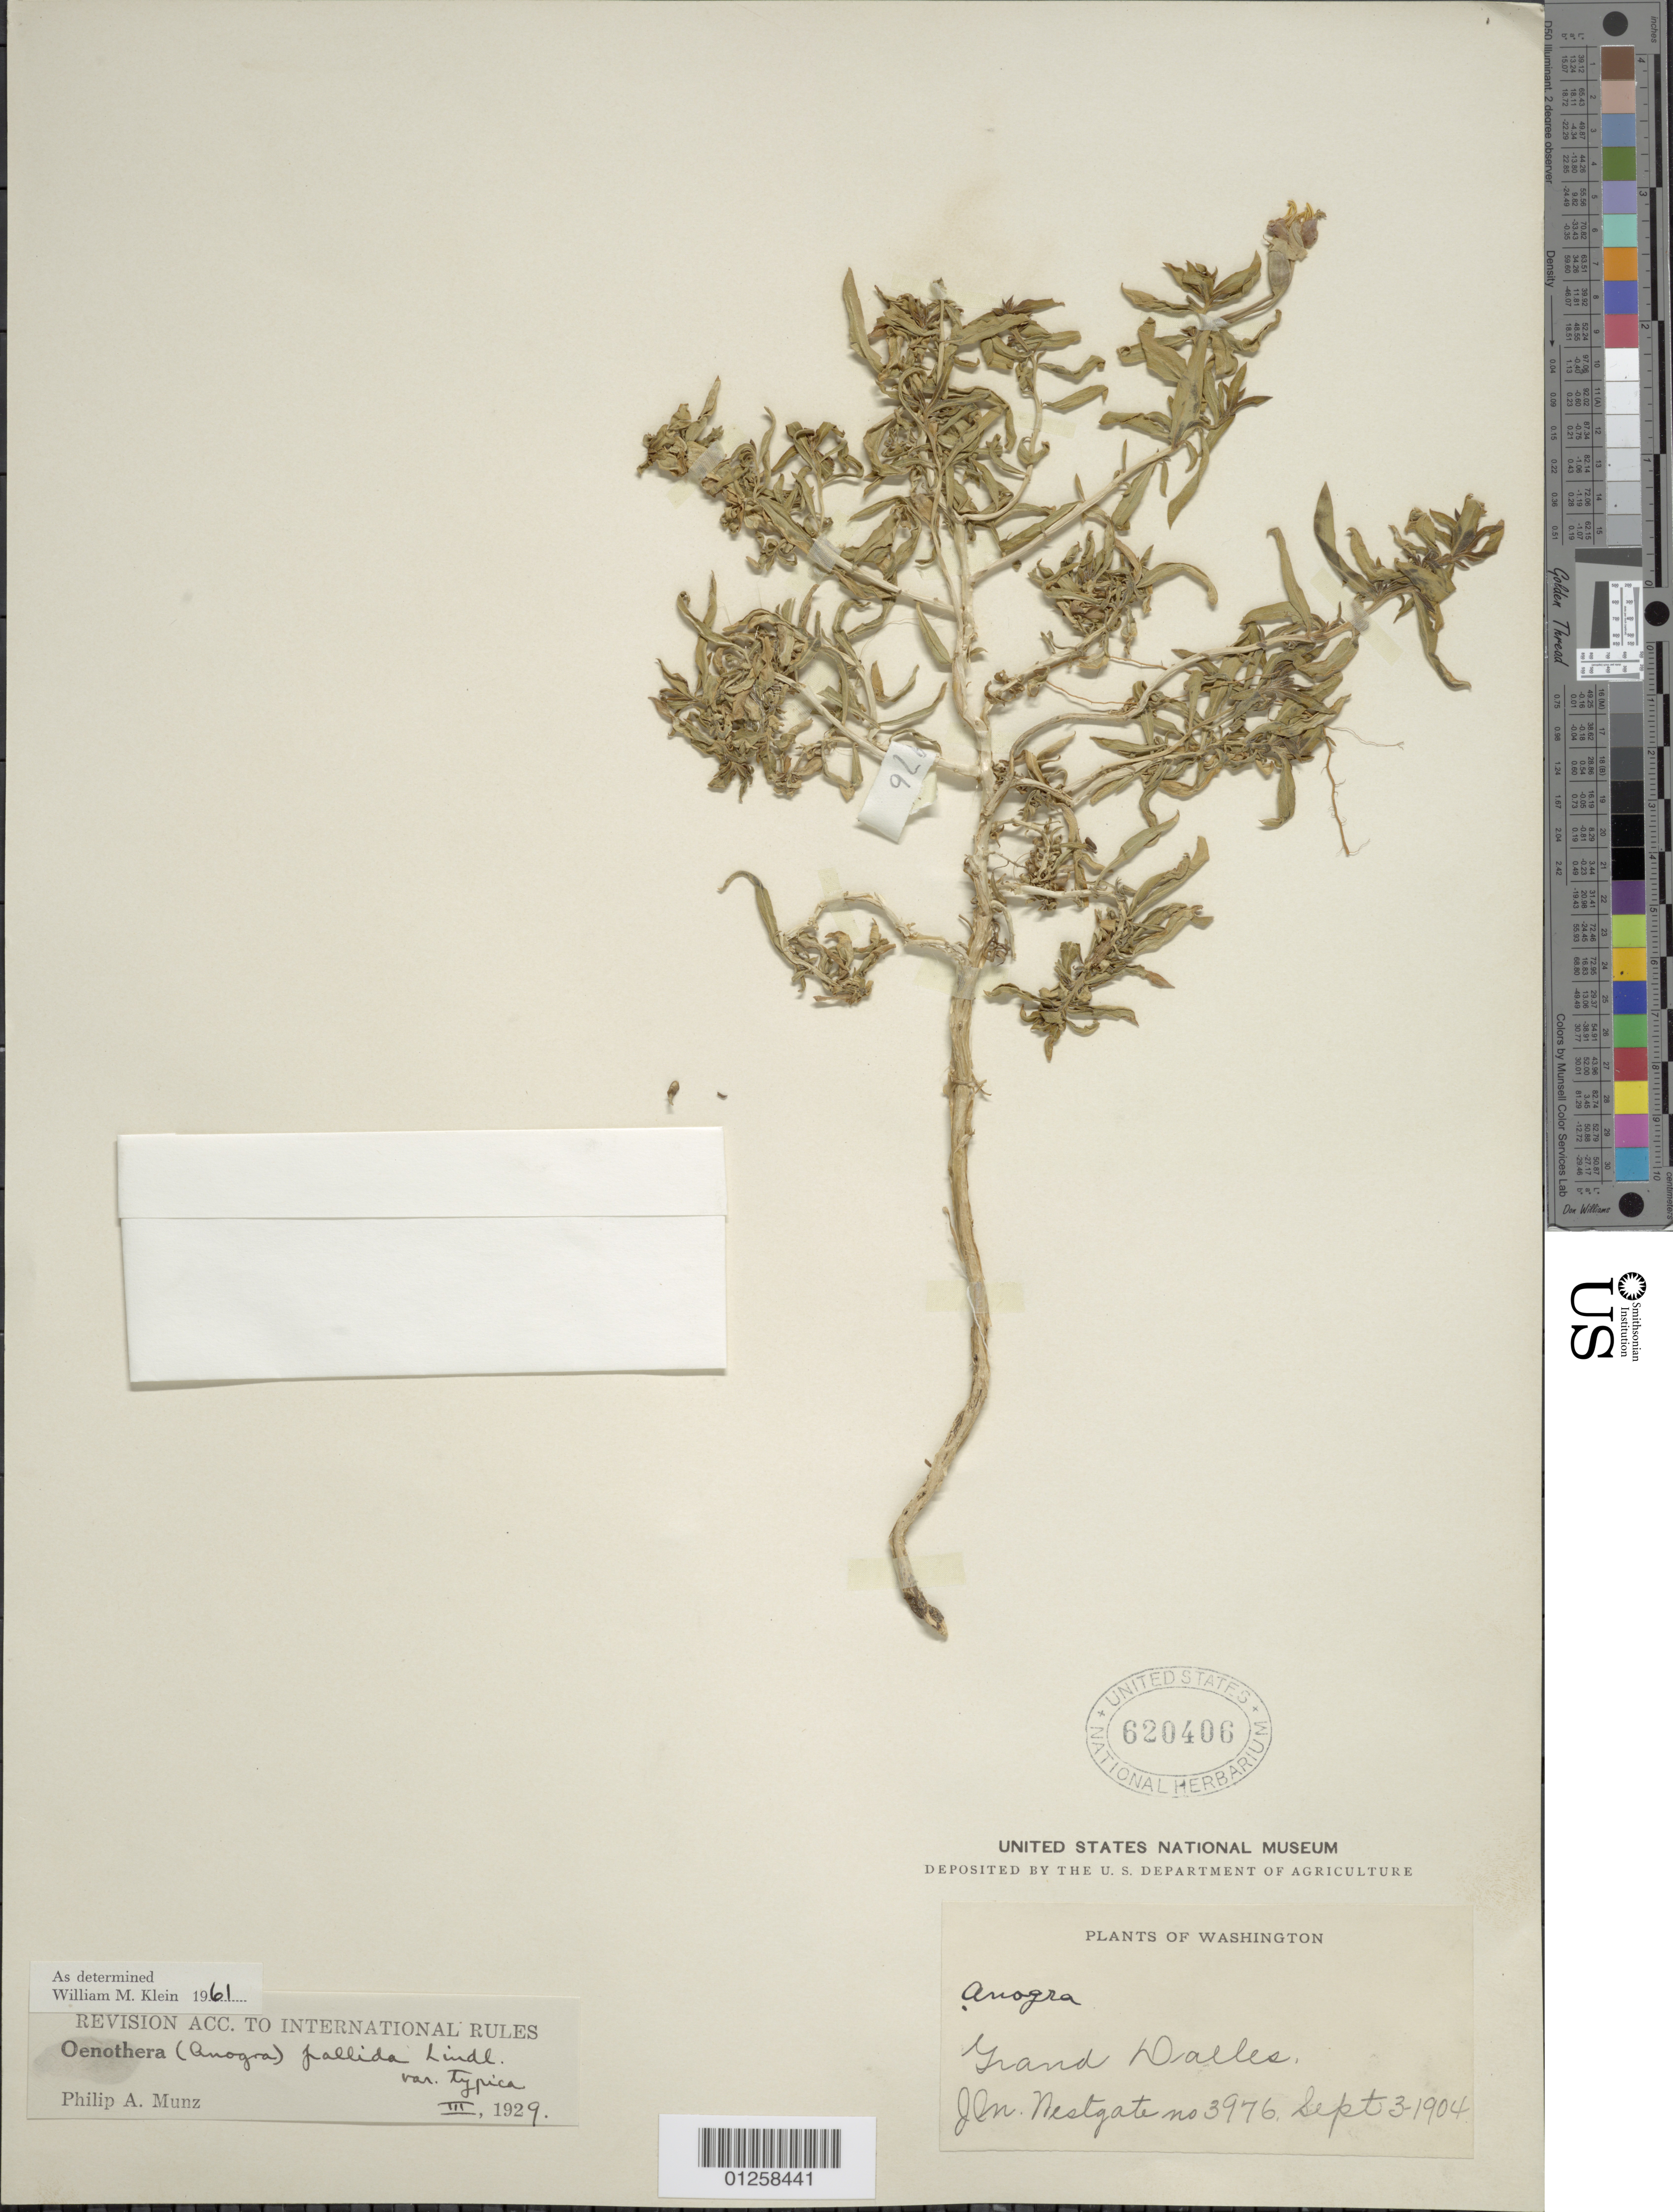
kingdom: Plantae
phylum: Tracheophyta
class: Magnoliopsida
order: Myrtales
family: Onagraceae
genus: Oenothera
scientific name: Oenothera pallida subsp. pallida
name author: Lindl.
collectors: J. Westgate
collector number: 3976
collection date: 1904-09-03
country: United States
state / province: Washington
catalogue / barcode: US 620406